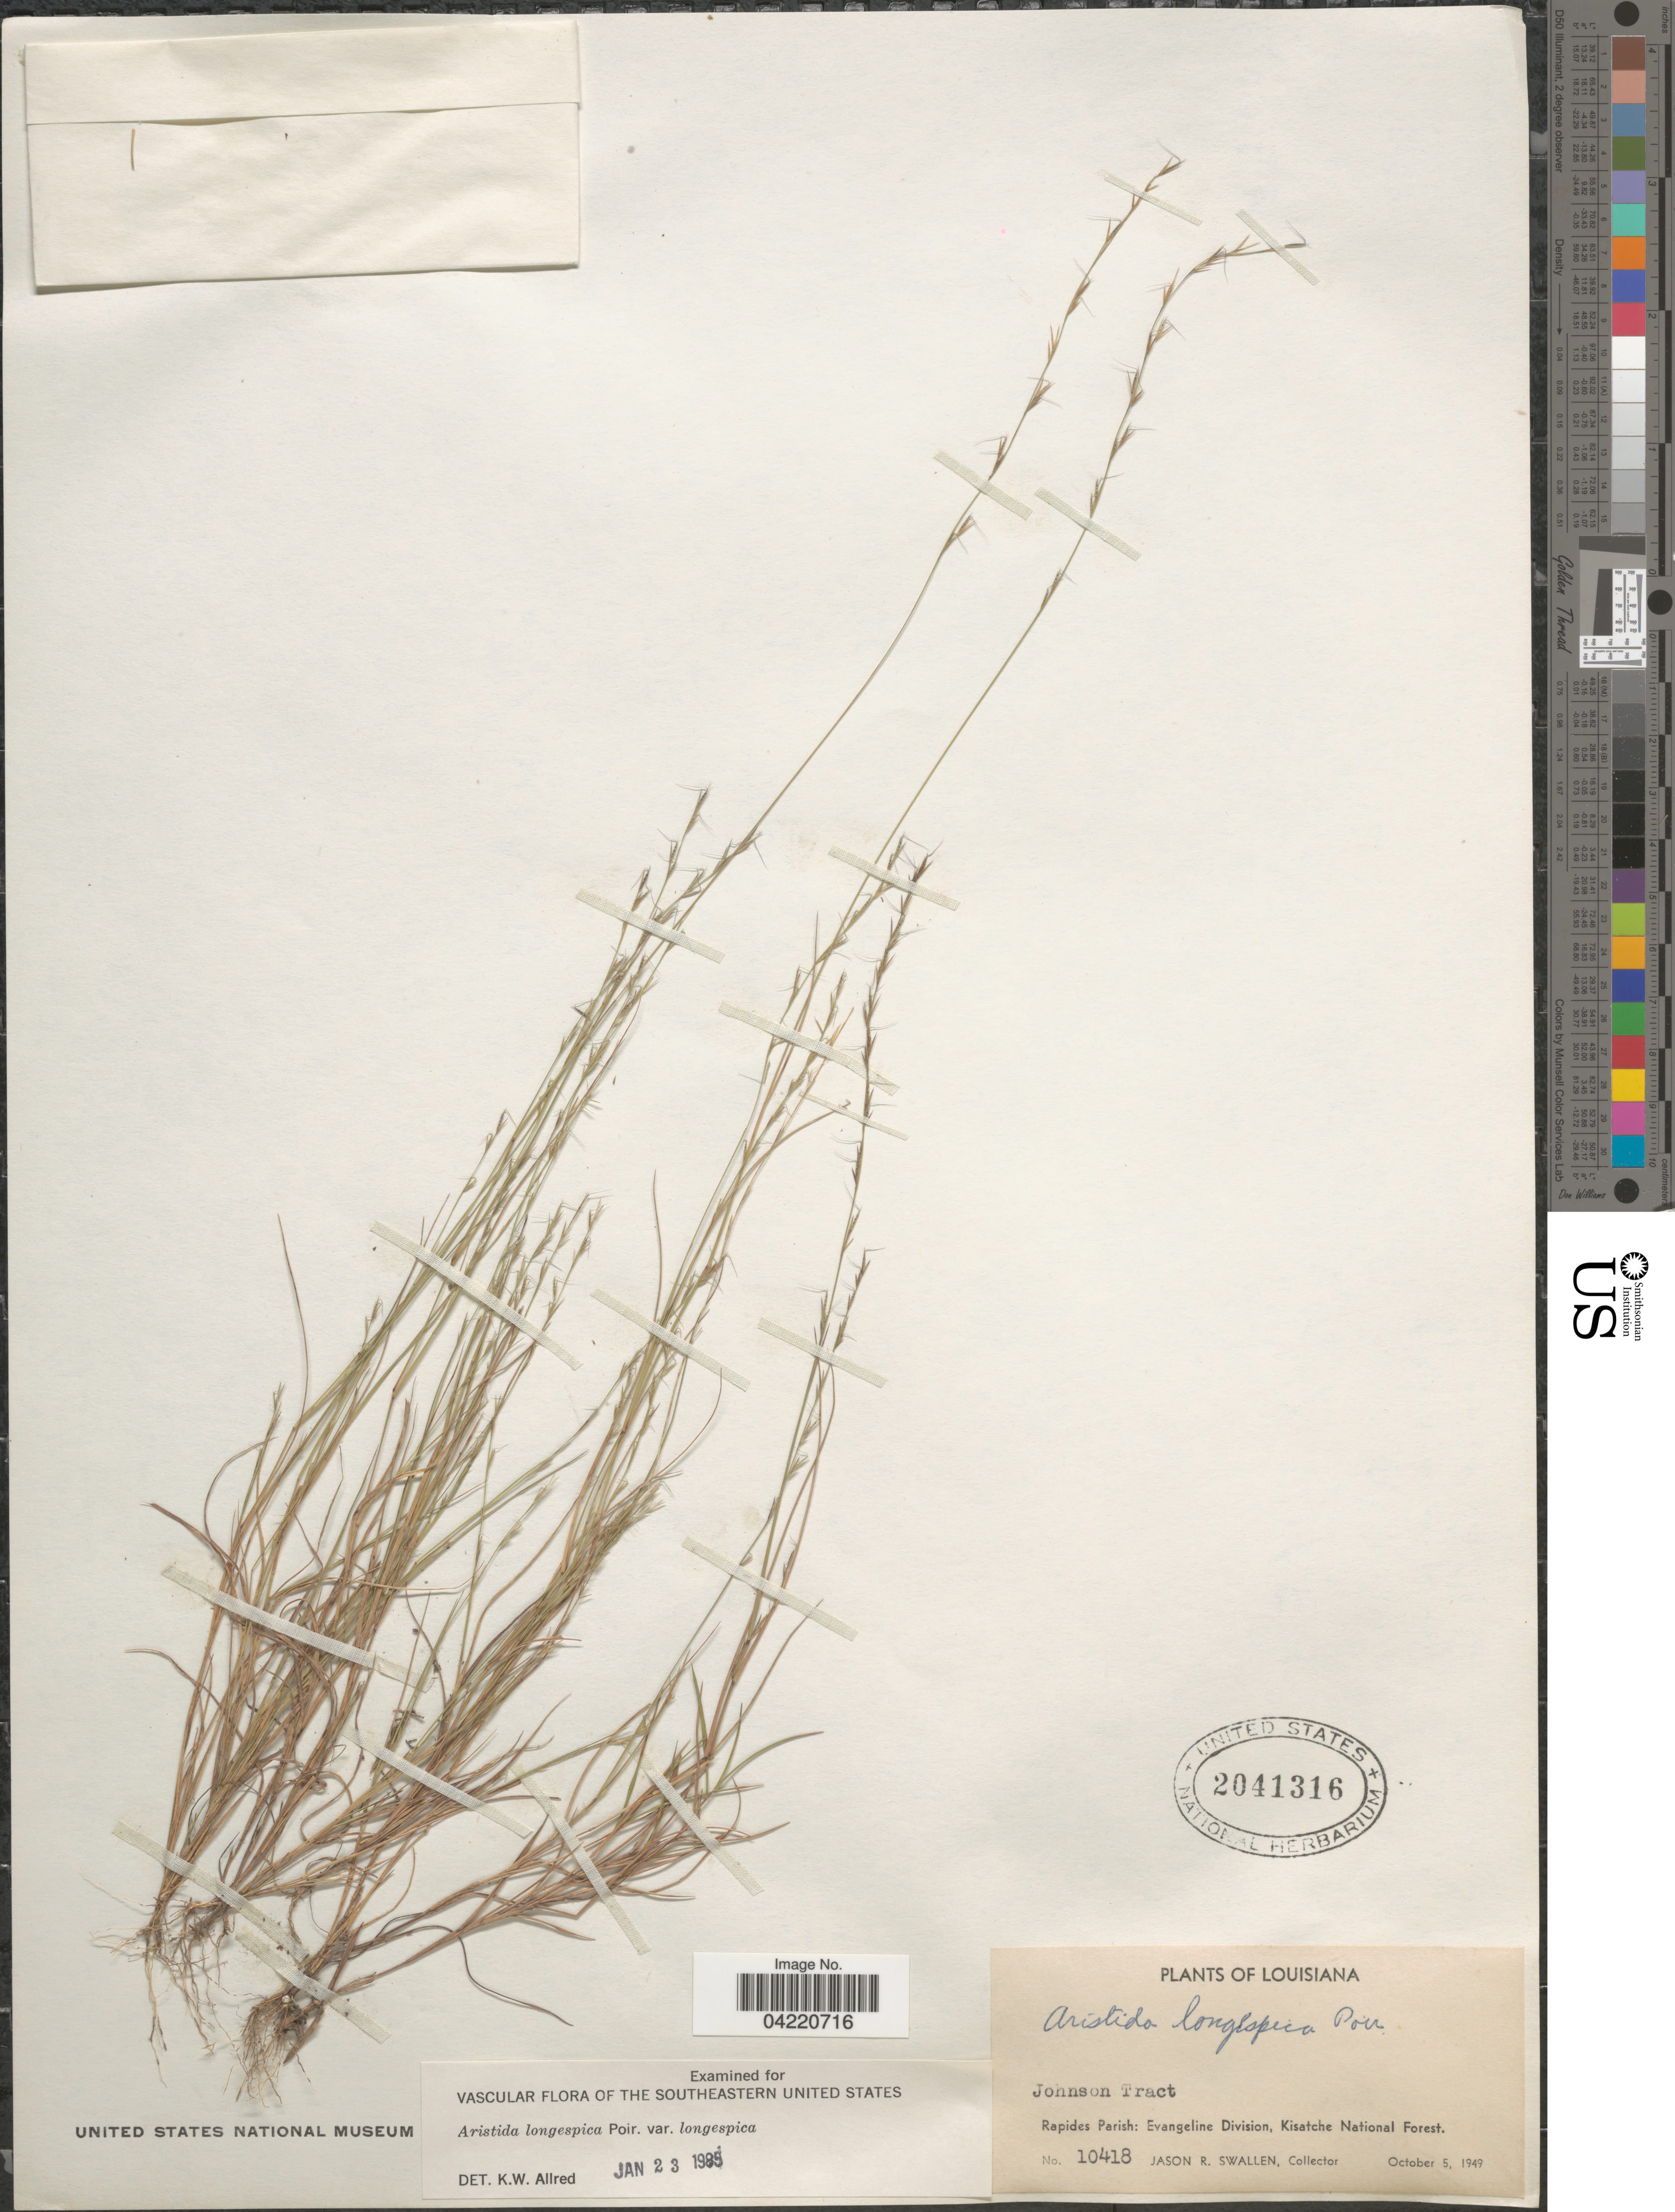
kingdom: Plantae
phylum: Tracheophyta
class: Liliopsida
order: Poales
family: Poaceae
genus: Aristida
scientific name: Aristida longespica var. longespica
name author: Poir.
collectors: J. R. Swallen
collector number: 10418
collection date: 1949-10-05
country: United States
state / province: Louisiana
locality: Johnson Tract. Rapides Parish: Evangeline Division, Kisatche National Forest.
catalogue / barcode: US 2041316